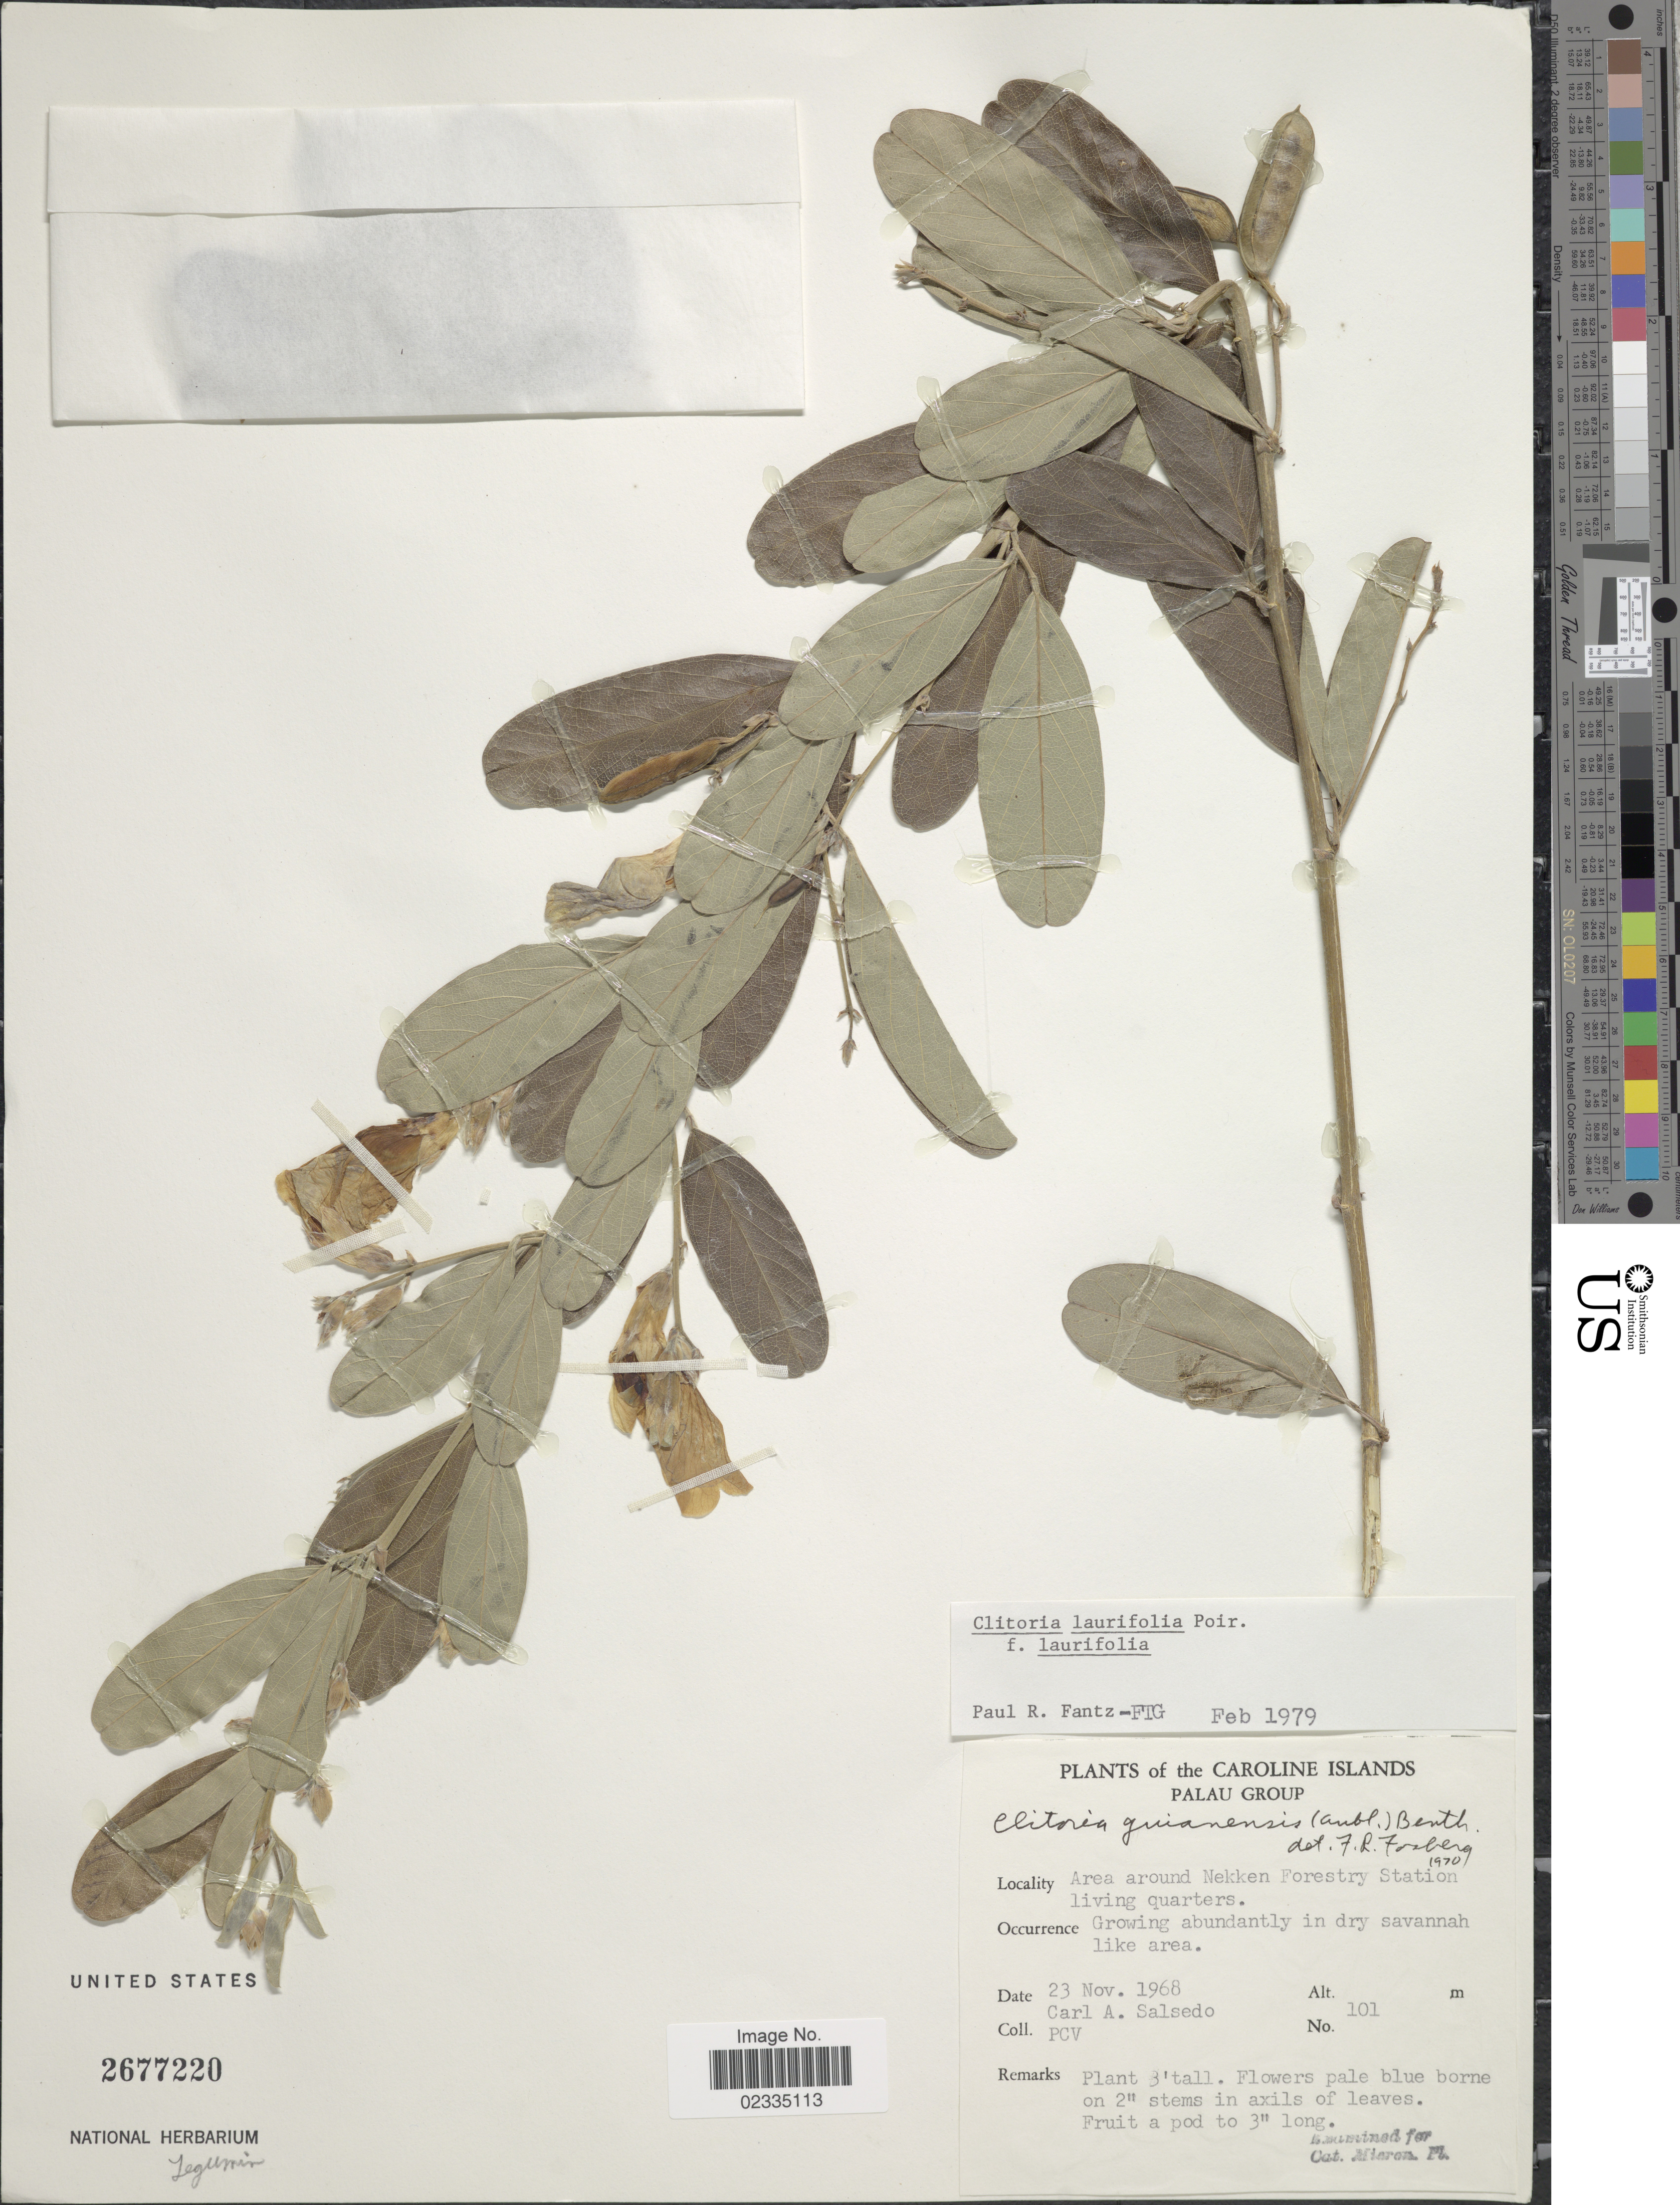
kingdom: Plantae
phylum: Tracheophyta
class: Magnoliopsida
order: Fabales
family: Fabaceae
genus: Clitoria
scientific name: Clitoria laurifolia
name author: Poir.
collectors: C.A. Salsedo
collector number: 101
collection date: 1968-11-23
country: Palau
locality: The Caroline Islands, Palau Group, Area around Nekken Forestry Station living quarters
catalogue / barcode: US 2677220